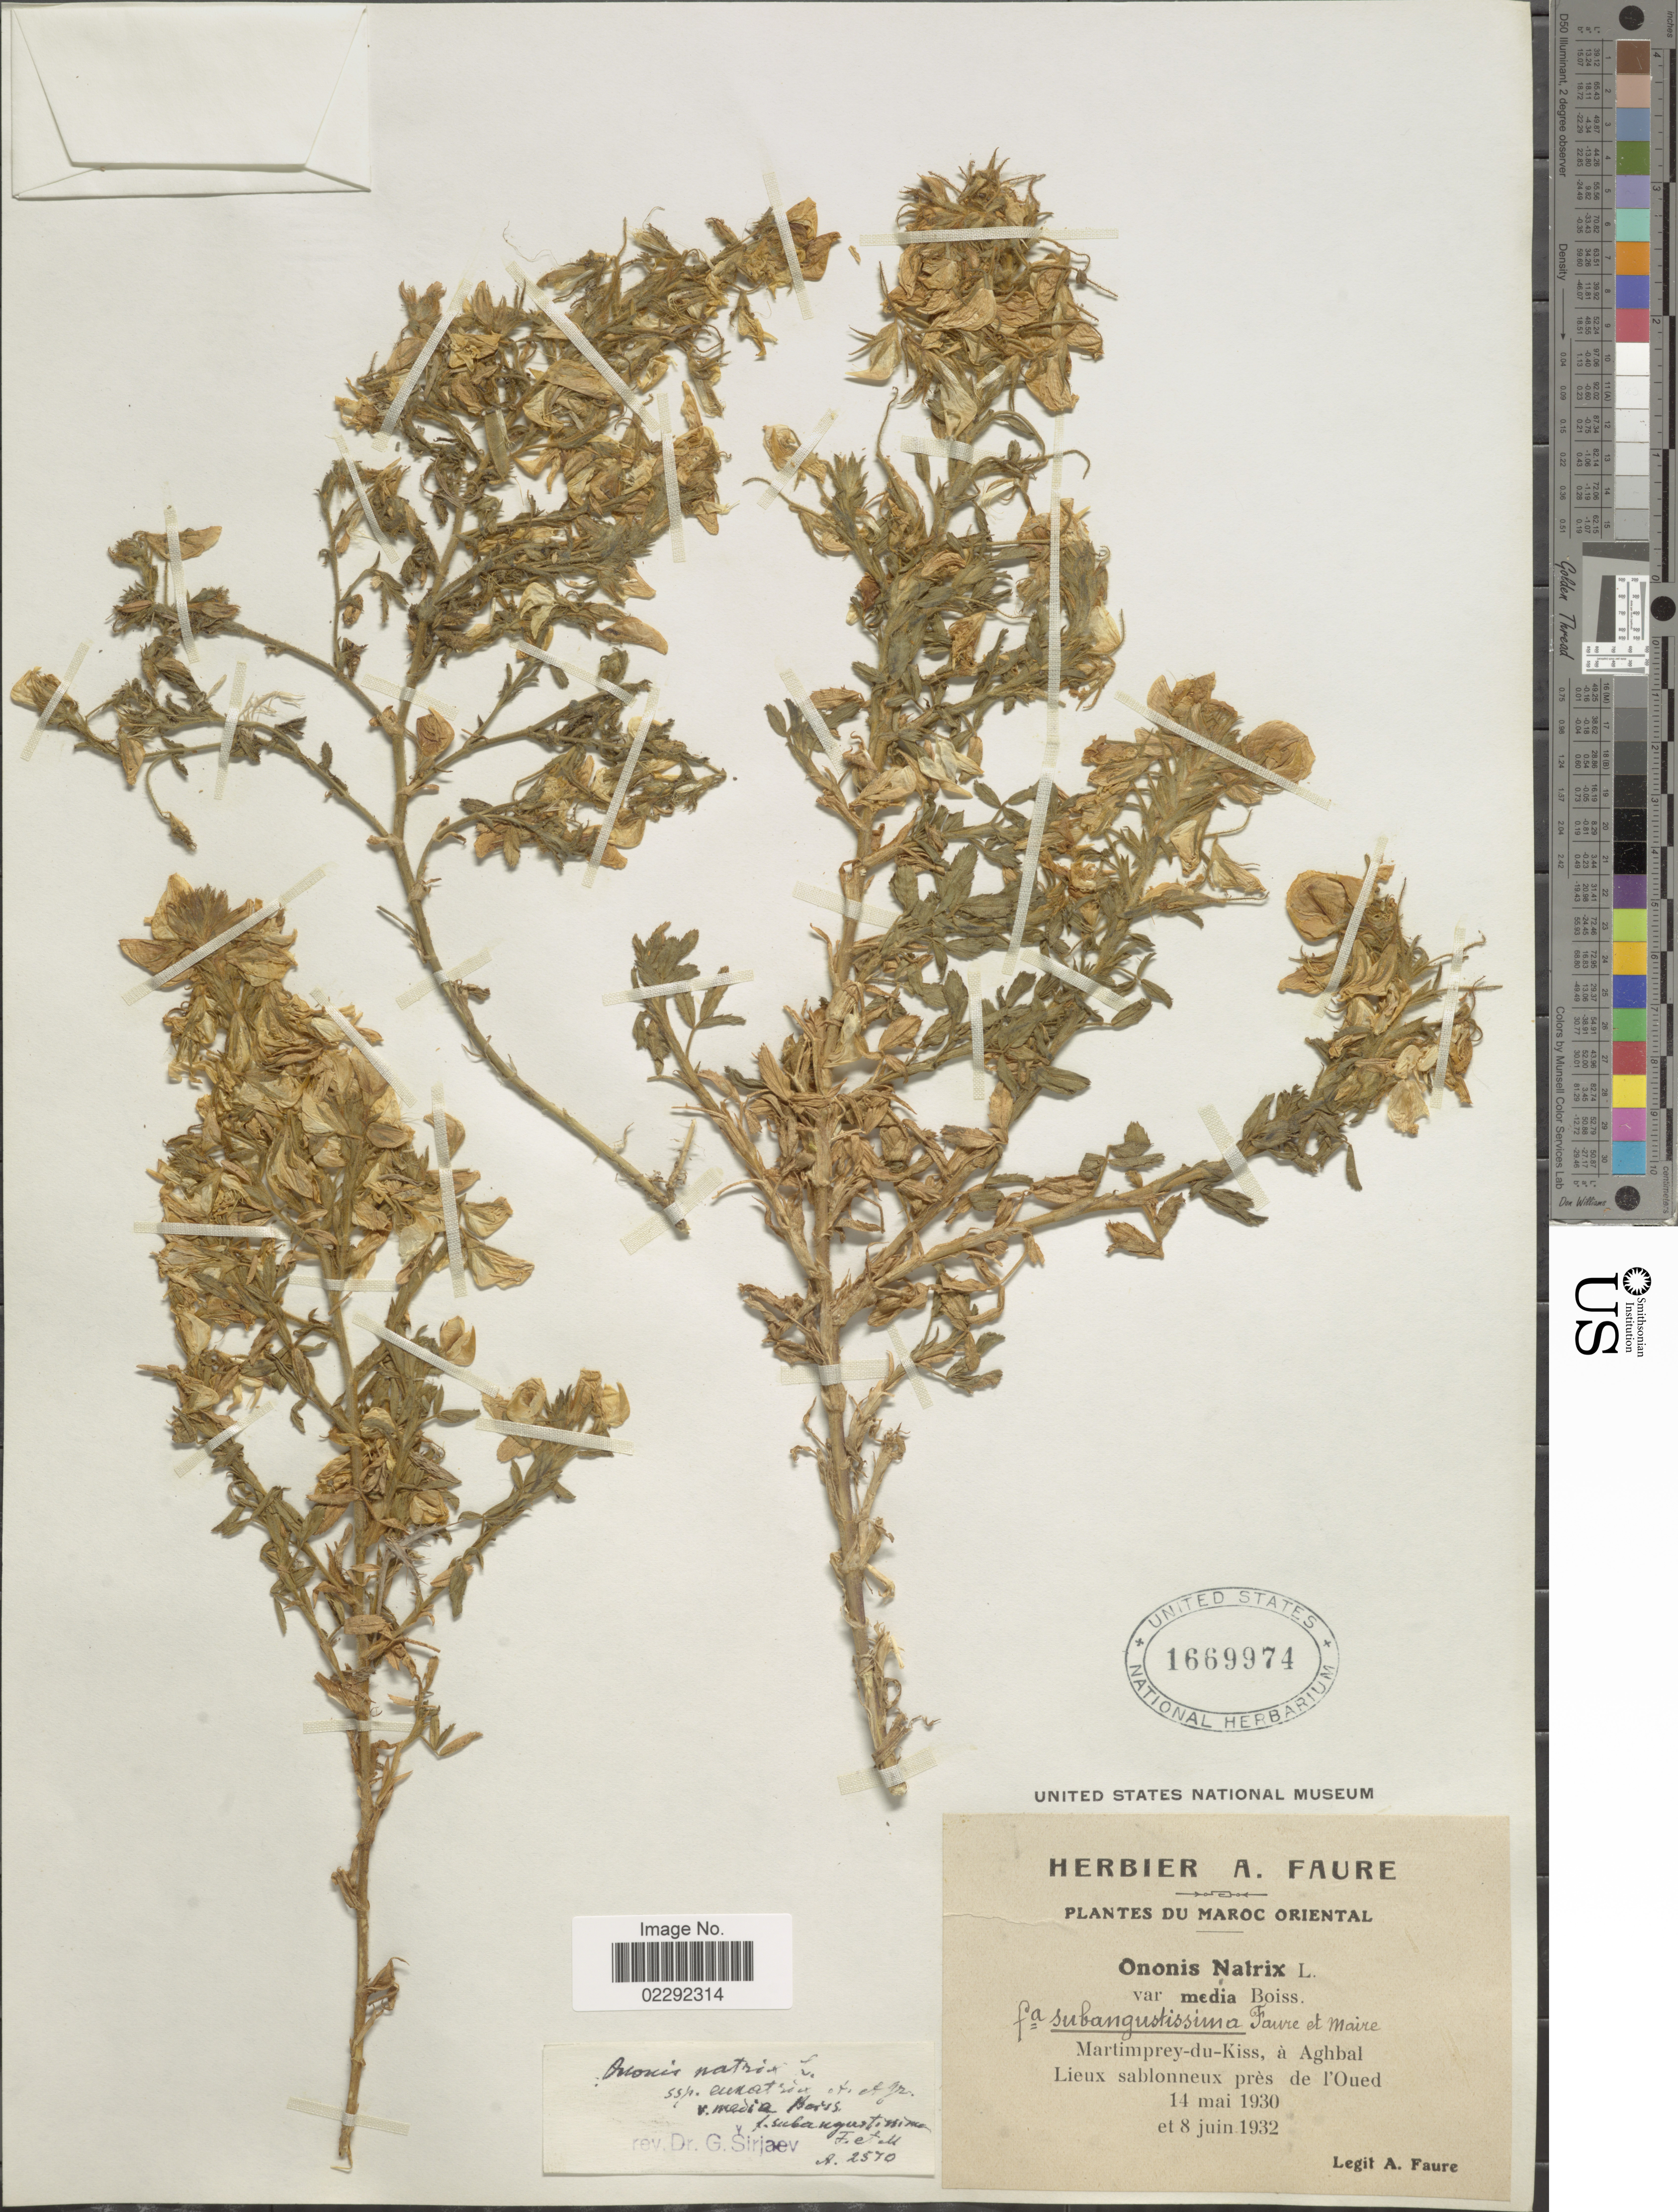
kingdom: Plantae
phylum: Tracheophyta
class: Magnoliopsida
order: Fabales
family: Fabaceae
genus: Ononis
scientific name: Ononis natrix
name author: L.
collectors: A. Faure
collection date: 1930-05-14/1932-06-08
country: Morocco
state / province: Oriental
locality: Martimprey-du-Kiss, à Aghbal. Lieux sablonneux près de l'Oued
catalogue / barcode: US 1669974